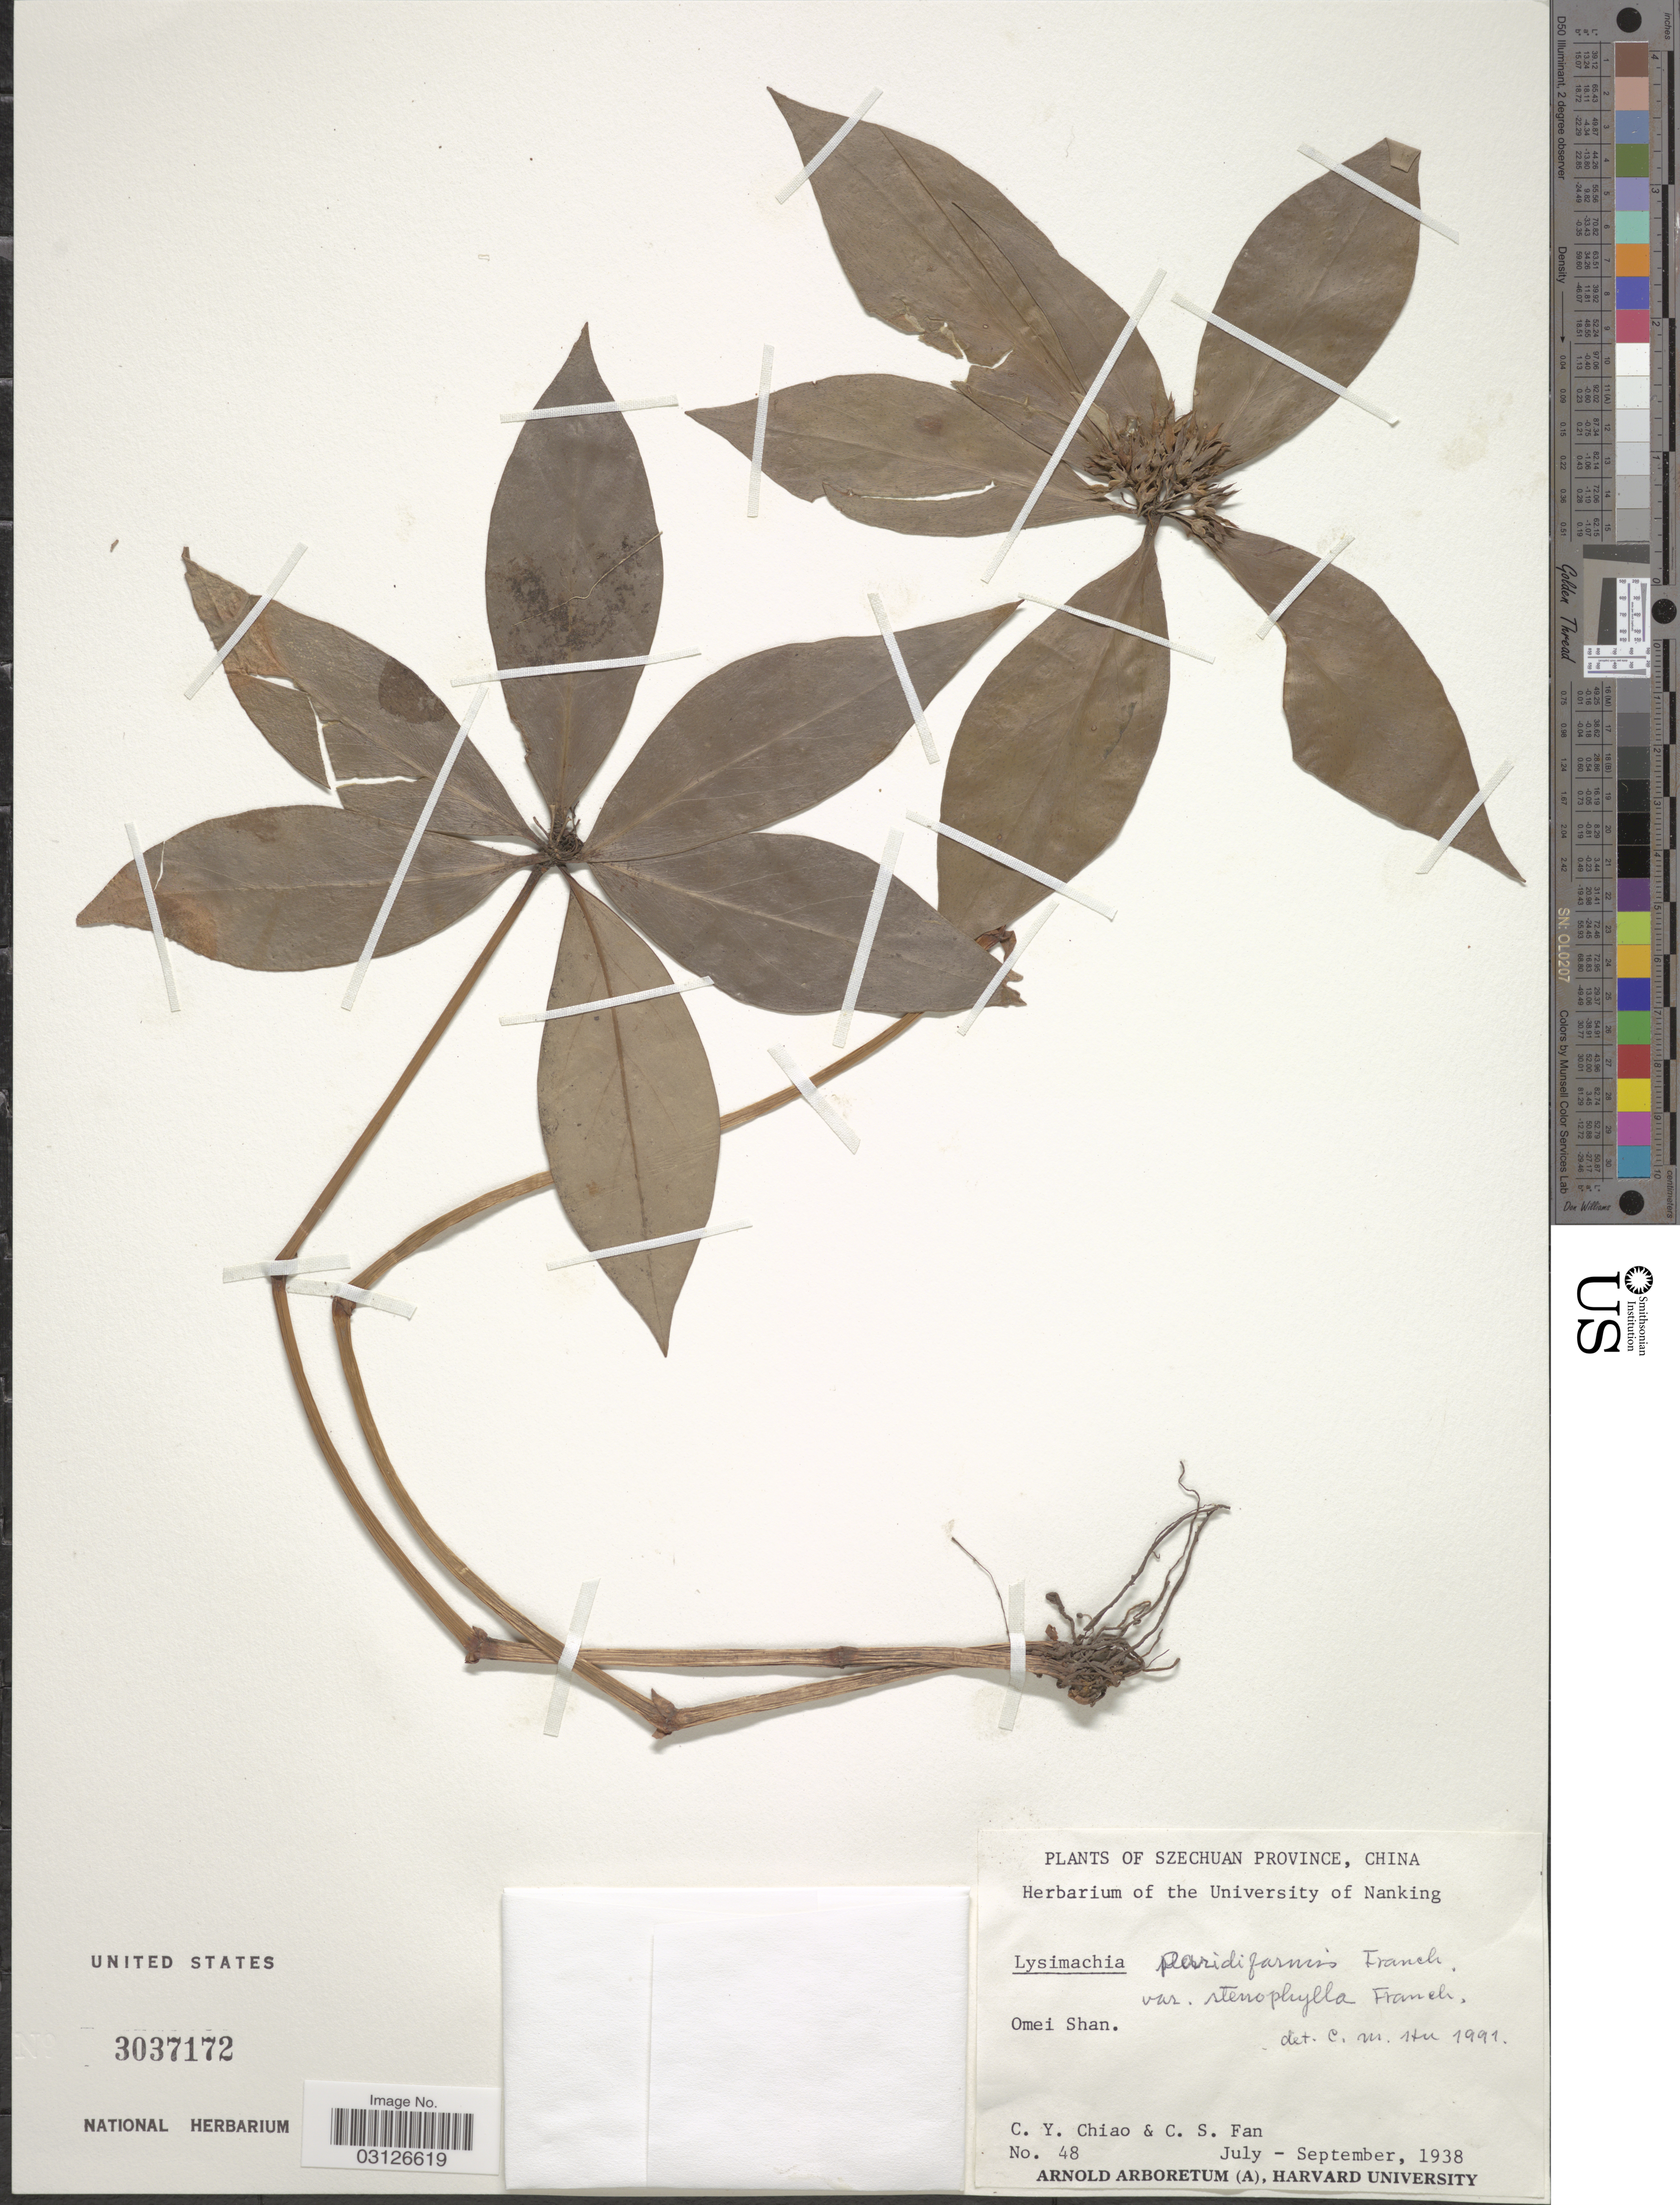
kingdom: Plantae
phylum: Tracheophyta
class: Magnoliopsida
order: Ericales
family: Primulaceae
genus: Lysimachia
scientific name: Lysimachia paridiformis var. stenophylla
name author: Franch.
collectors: C. Y. Chiao & C. S. Fan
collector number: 48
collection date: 1938-07/1938-09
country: China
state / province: Sichuan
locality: Szechuan Province. Omei Shan.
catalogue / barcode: US 3037172